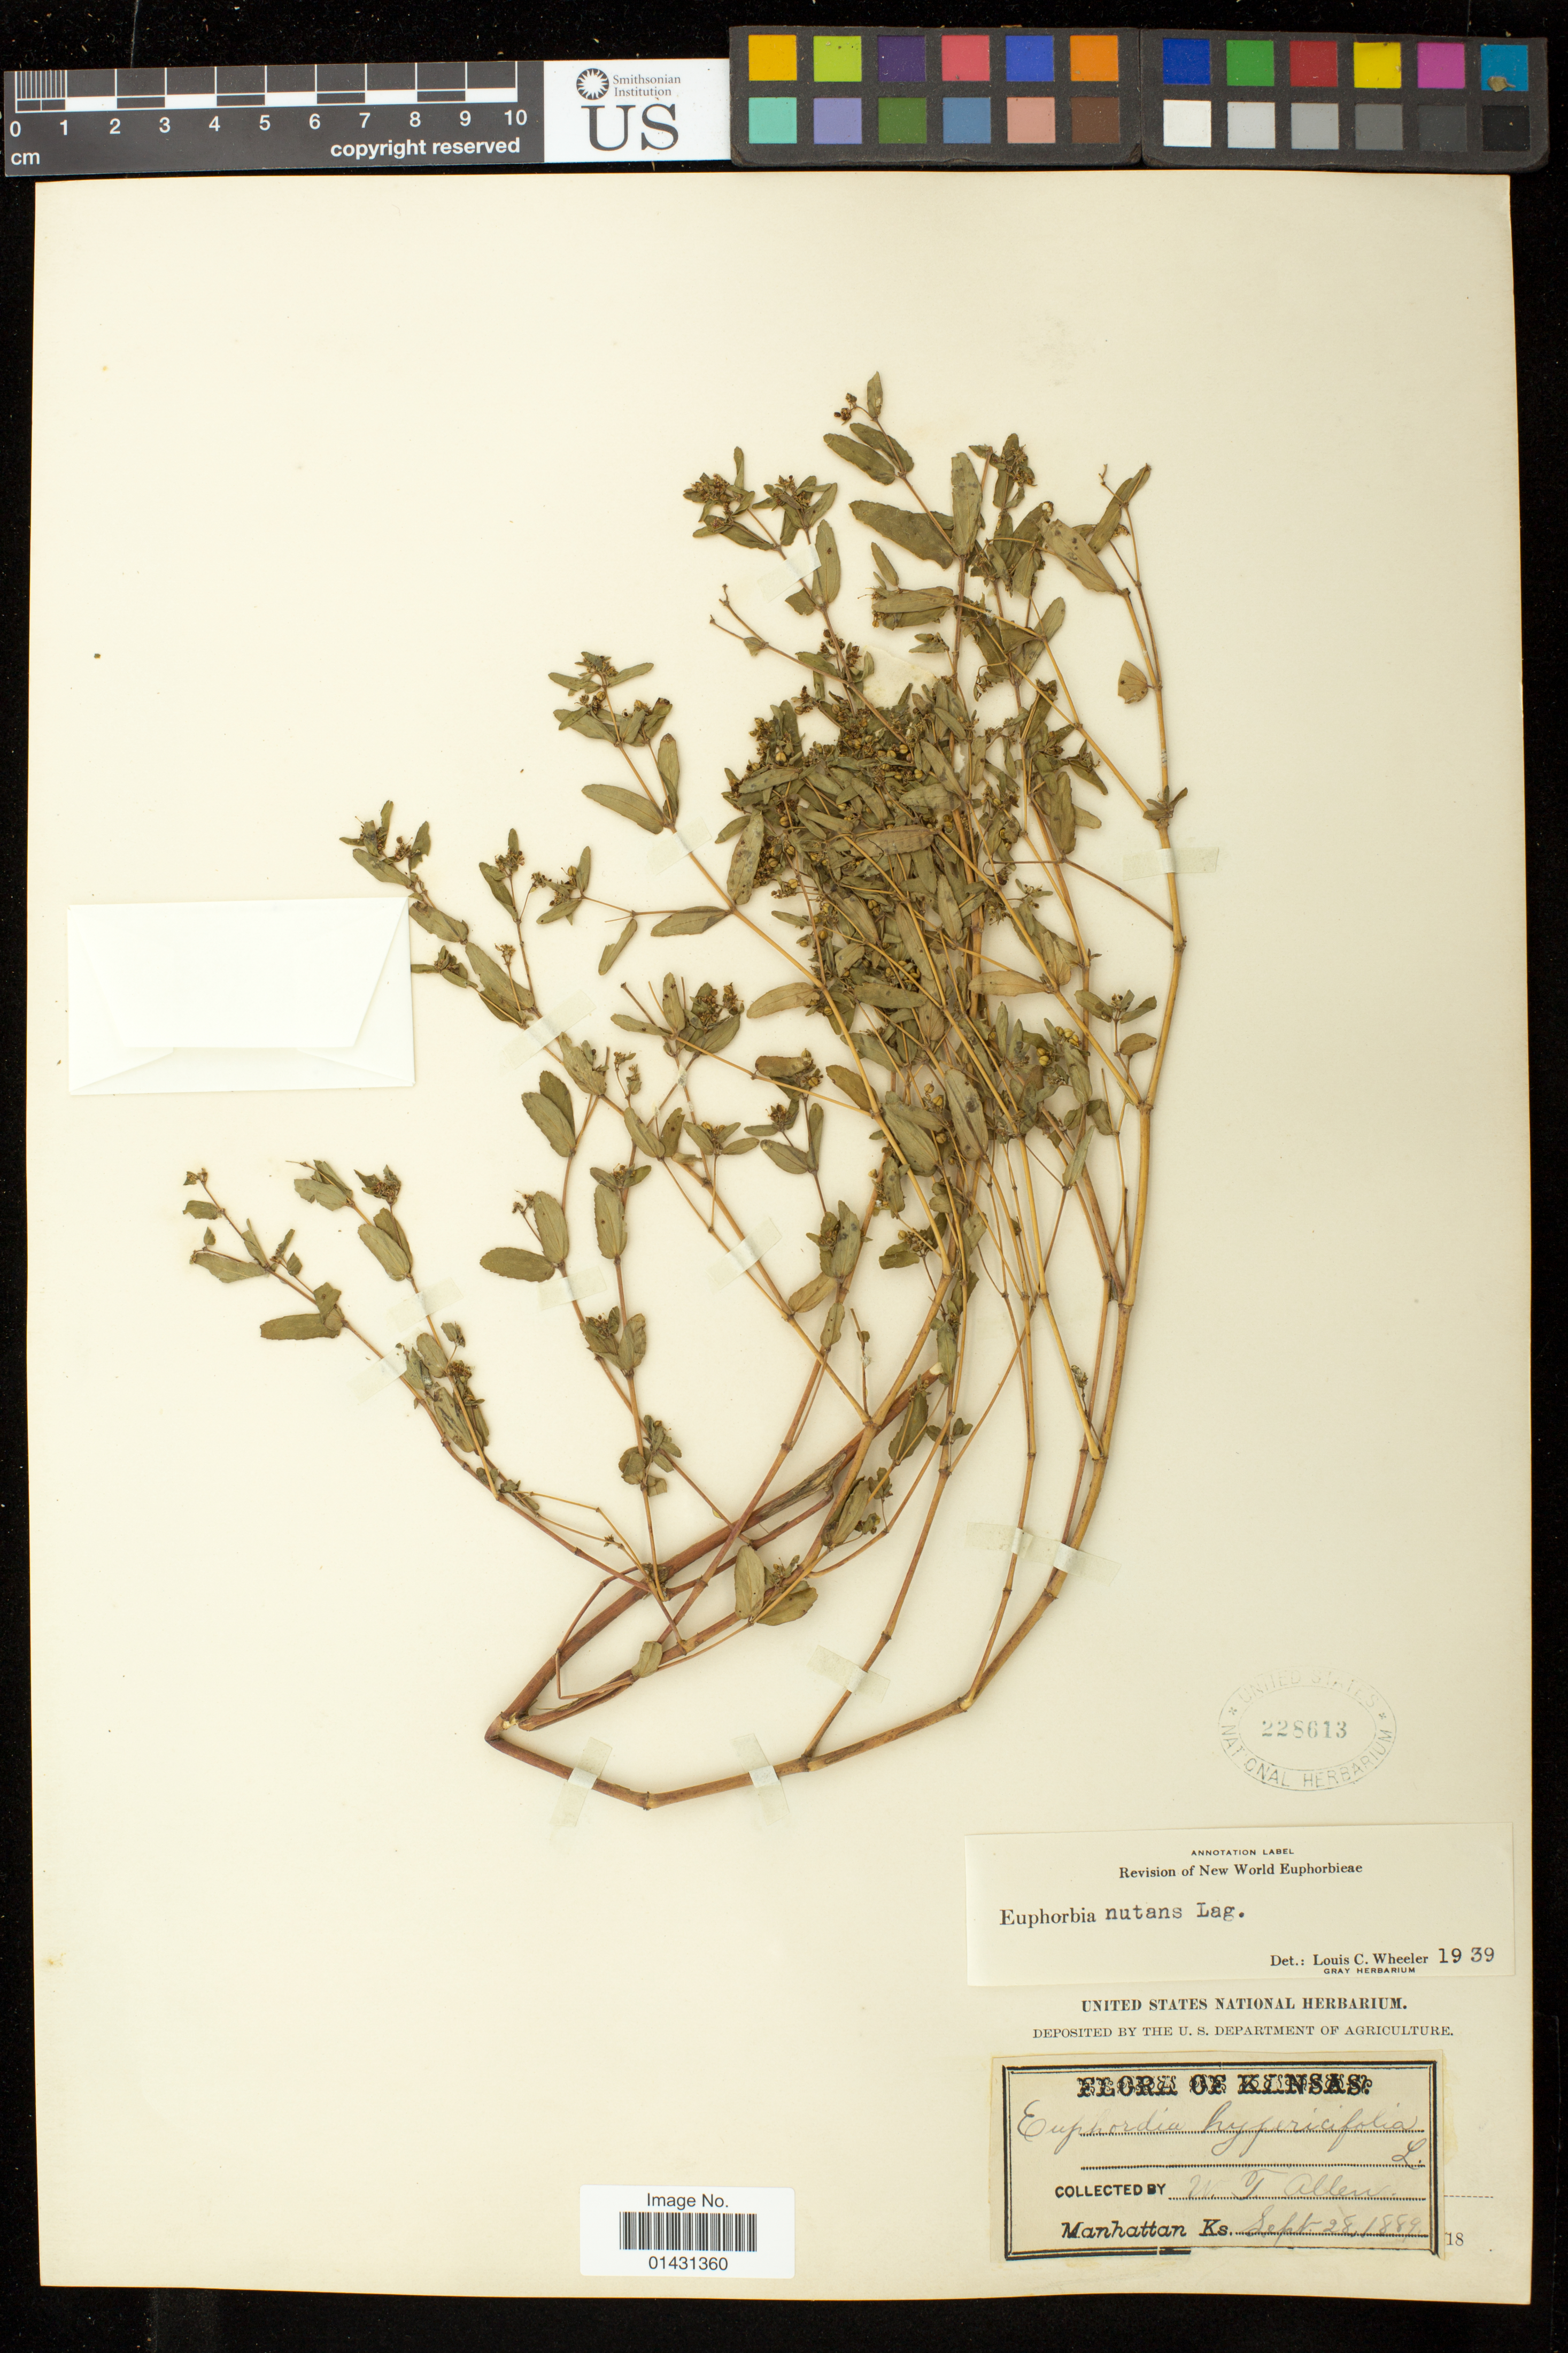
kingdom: Plantae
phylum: Tracheophyta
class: Magnoliopsida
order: Malpighiales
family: Euphorbiaceae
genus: Euphorbia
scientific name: Euphorbia maculata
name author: L.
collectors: W. Allen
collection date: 1889-09-28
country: United States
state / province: Kansas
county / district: Riley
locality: Manhattan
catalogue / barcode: US 228613